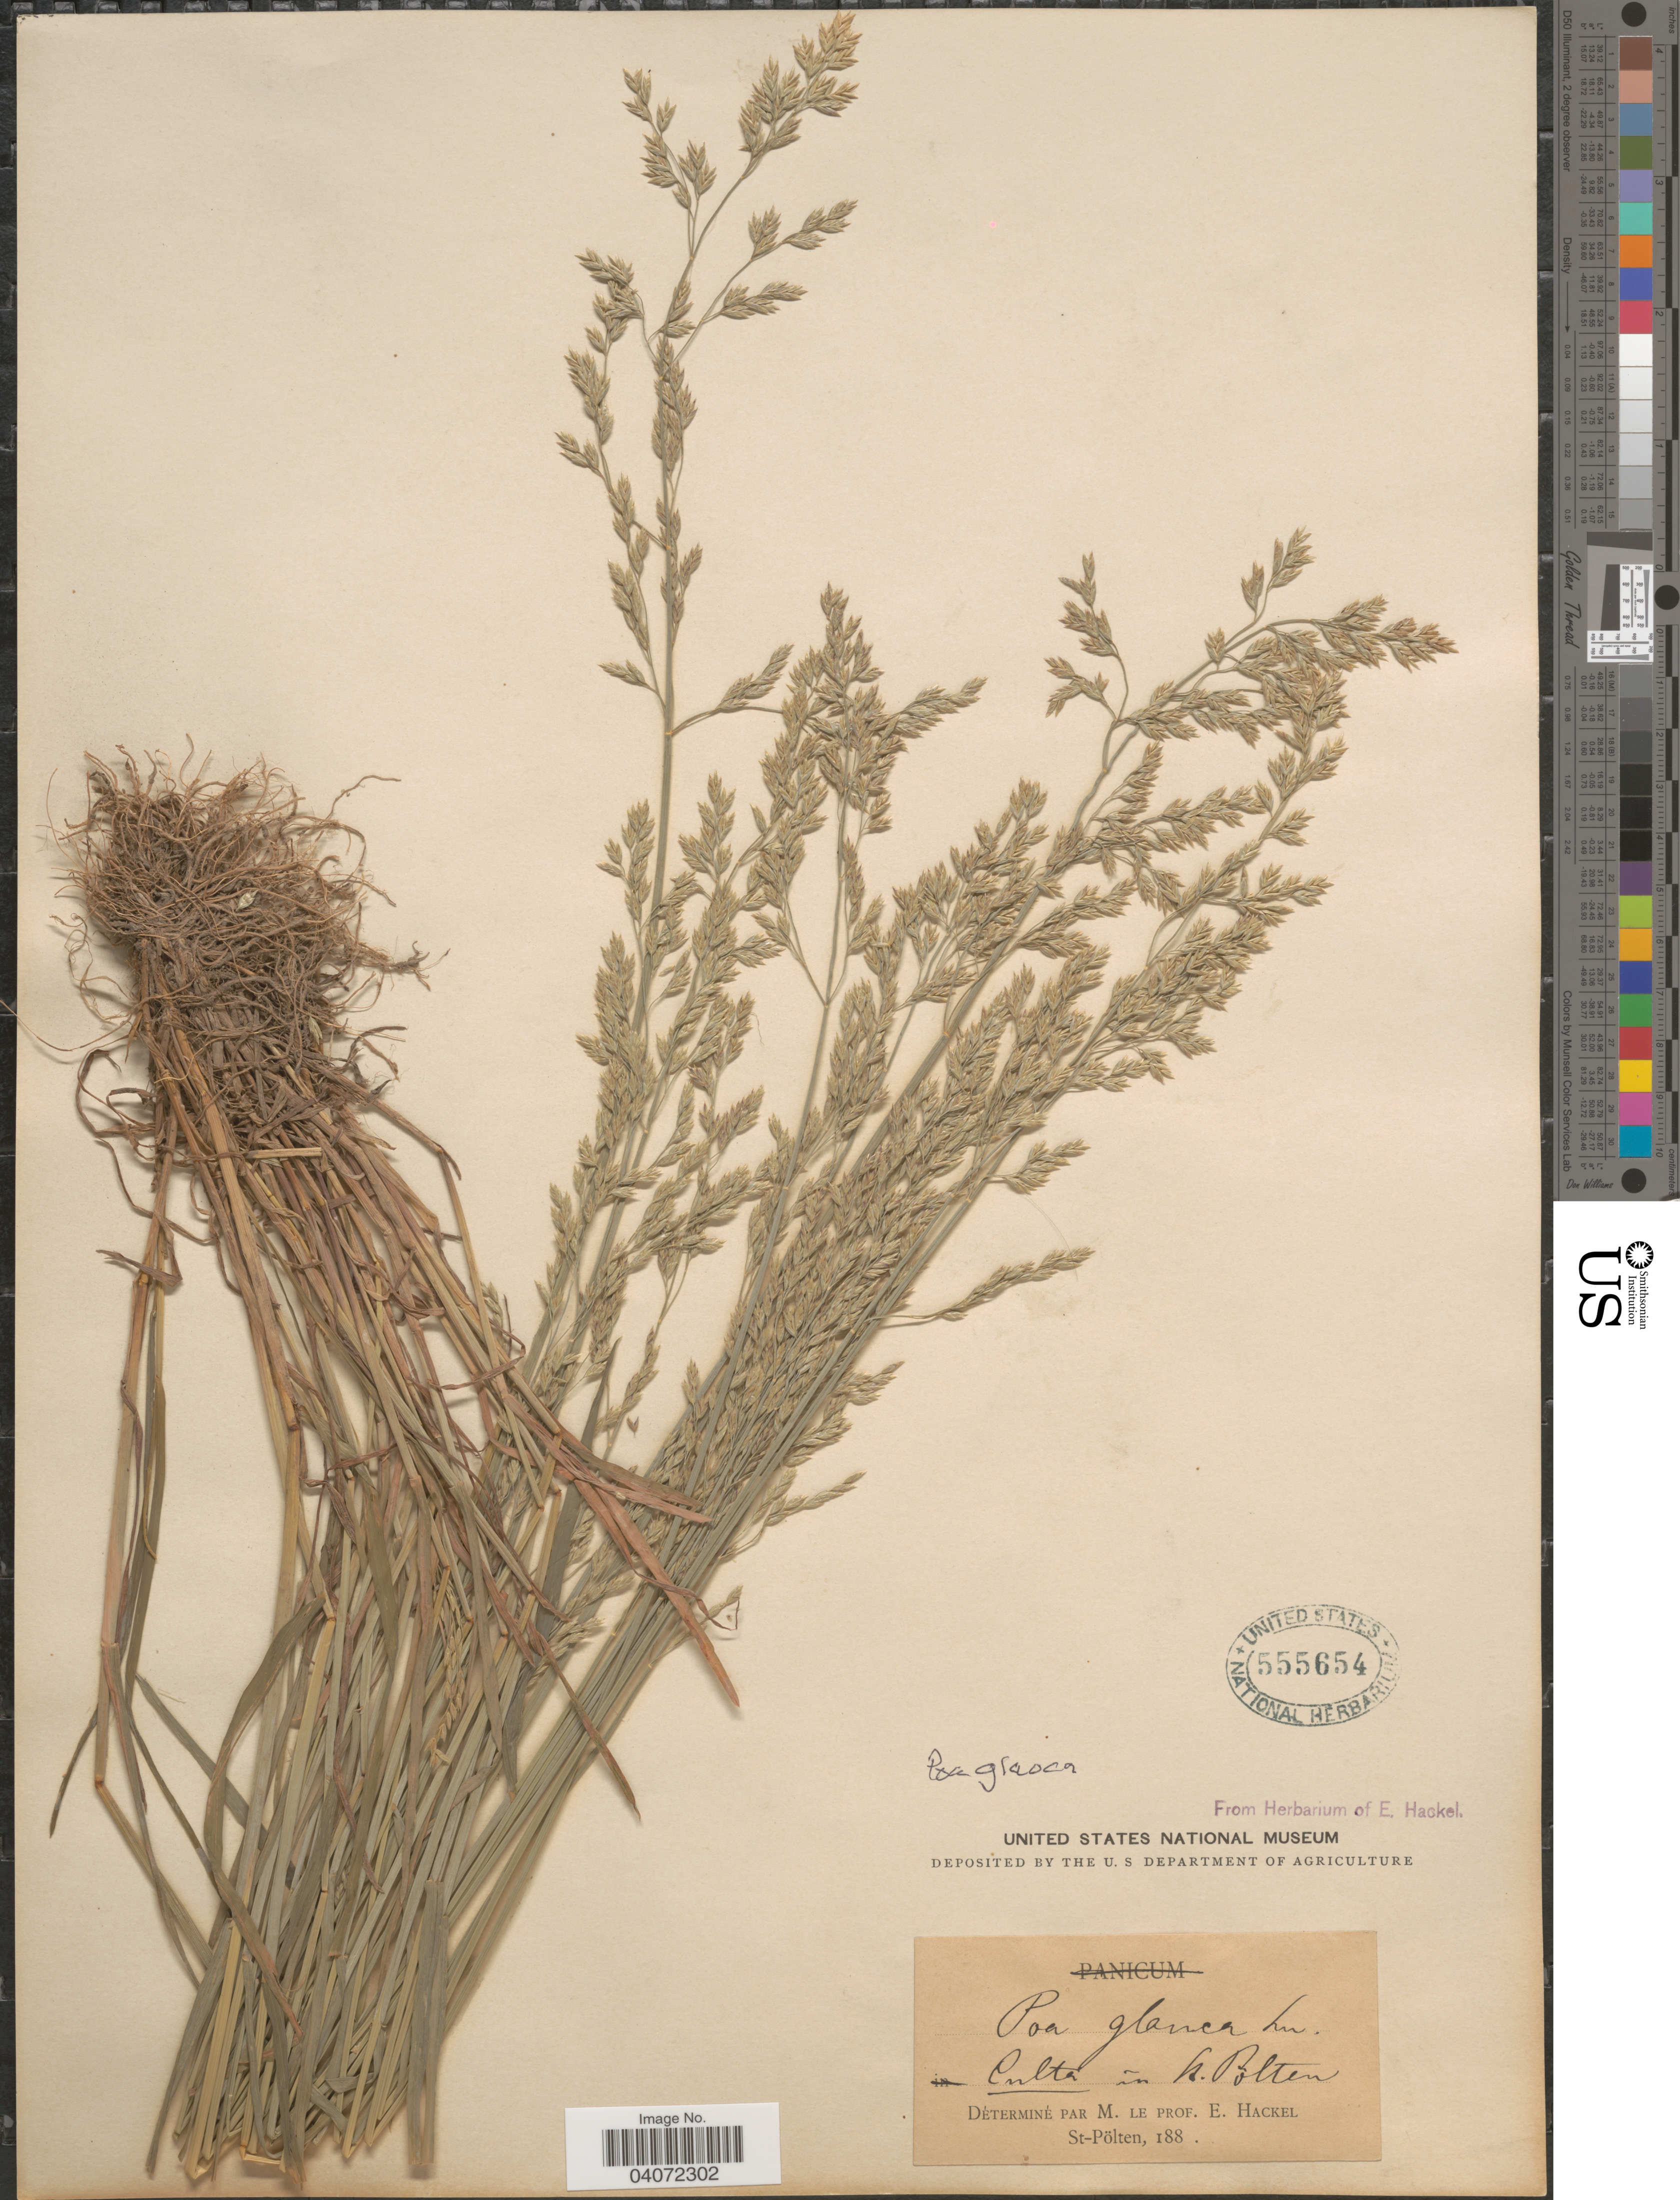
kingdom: Plantae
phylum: Tracheophyta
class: Liliopsida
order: Poales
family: Poaceae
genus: Poa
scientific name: Poa glauca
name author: Vahl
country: Austria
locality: St-Polten.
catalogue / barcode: US 555654